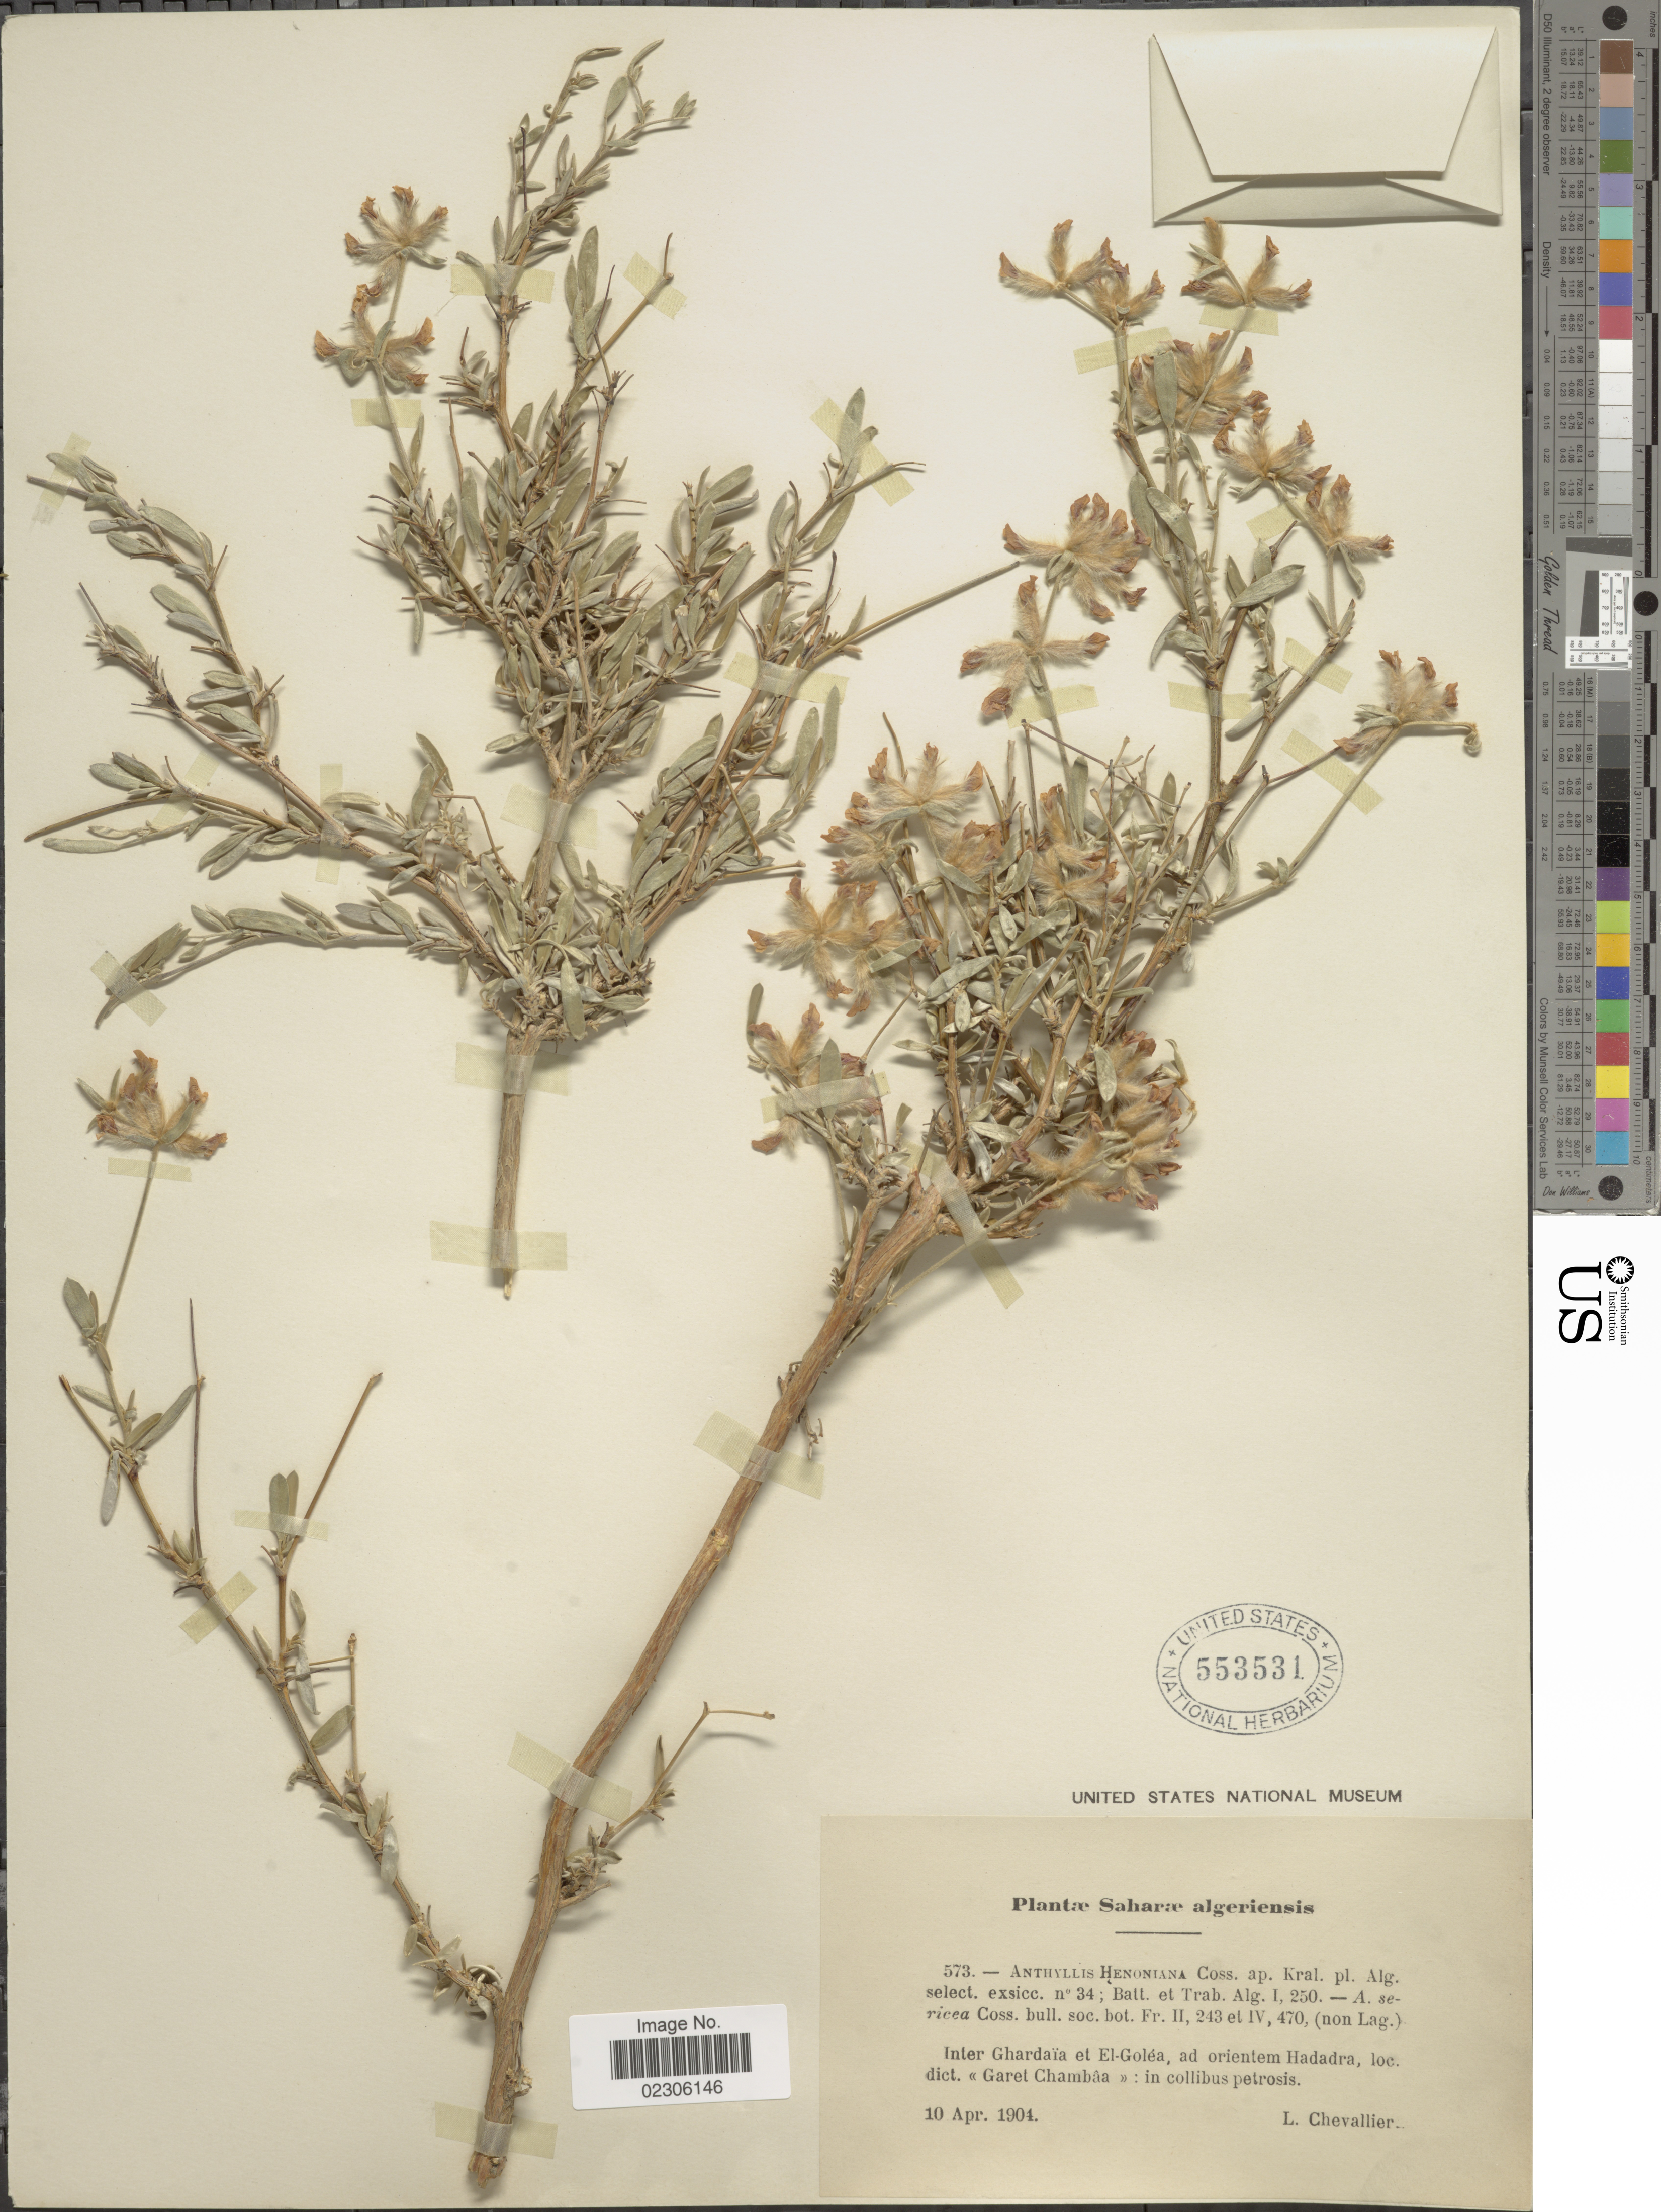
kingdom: Plantae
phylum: Tracheophyta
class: Magnoliopsida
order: Fabales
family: Fabaceae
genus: Anthyllis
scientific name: Anthyllis henoniana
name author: Coss.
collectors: L. Chevalier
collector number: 573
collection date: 1904-04-10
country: Algeria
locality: Saharae algeriensis, Inter Ghardaia et El-Golea, ad orientem Hadara, Loc. dict. Garet Chambaa, in collibus petrosis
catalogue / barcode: US 553531